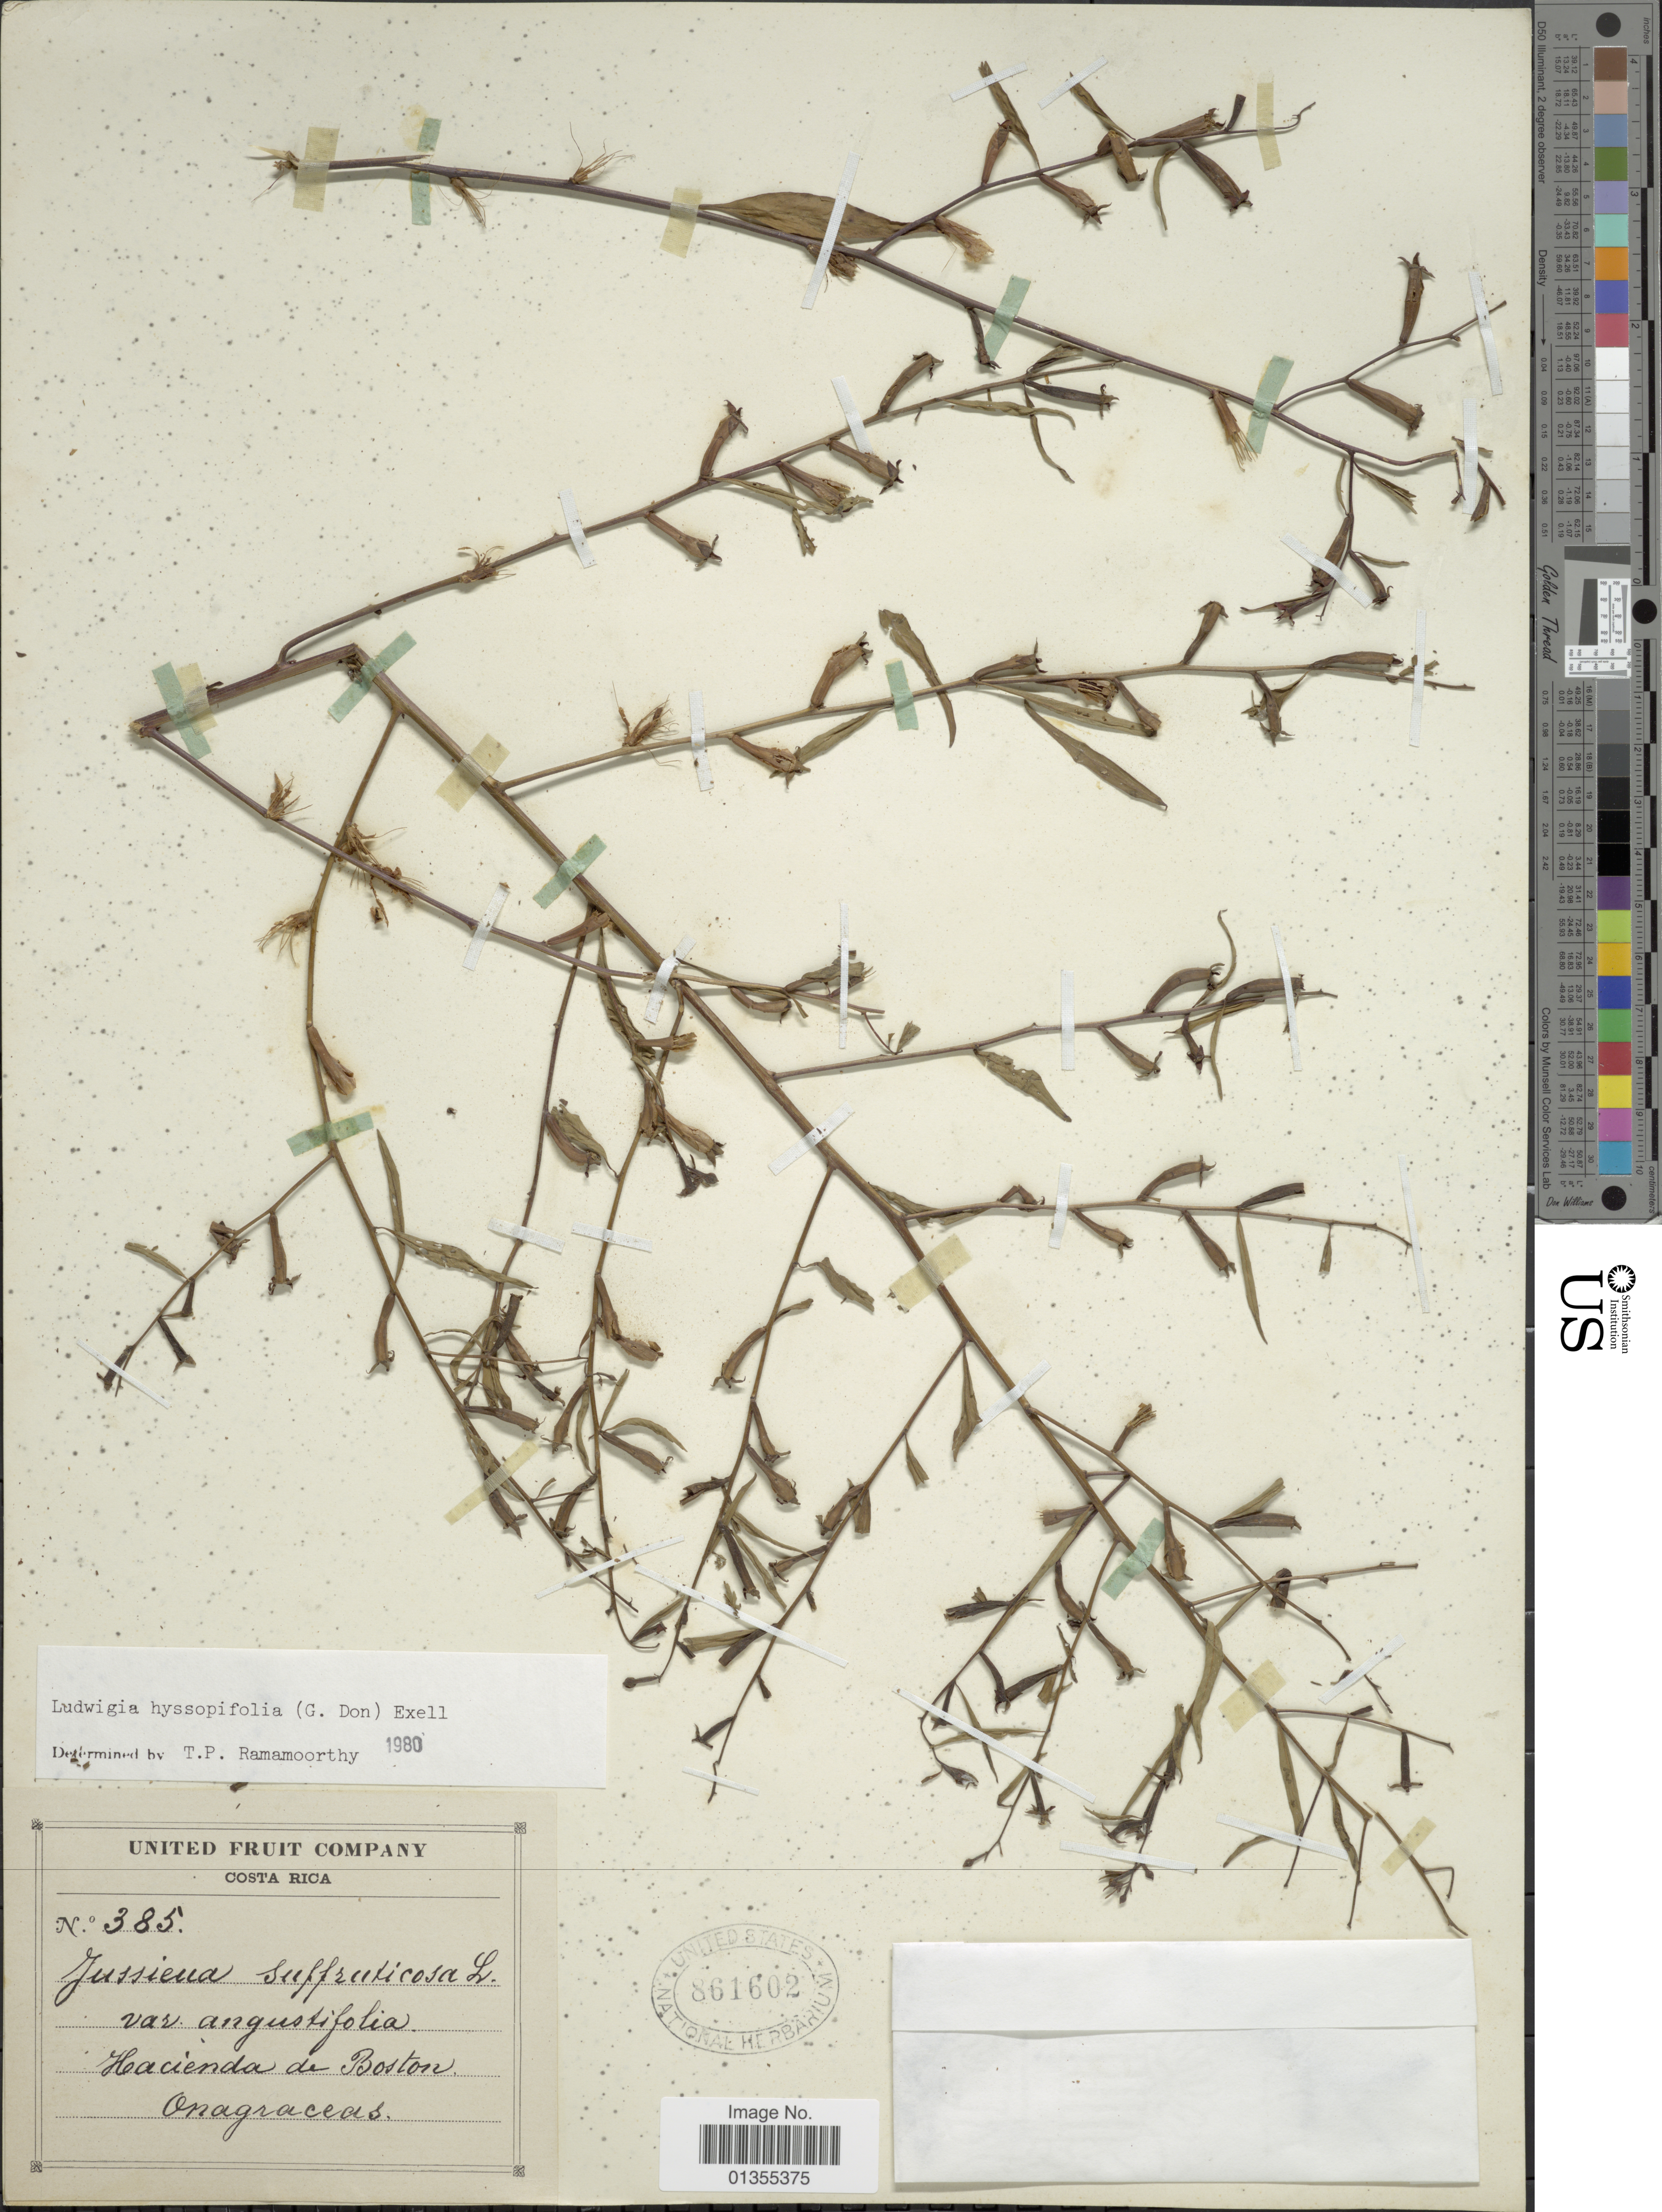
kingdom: Plantae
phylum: Tracheophyta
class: Magnoliopsida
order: Myrtales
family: Onagraceae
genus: Ludwigia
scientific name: Ludwigia hyssopifolia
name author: (G. Don) Exell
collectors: United Fruit Company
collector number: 385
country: Costa Rica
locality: Haciendo de Boston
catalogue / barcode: US 861602